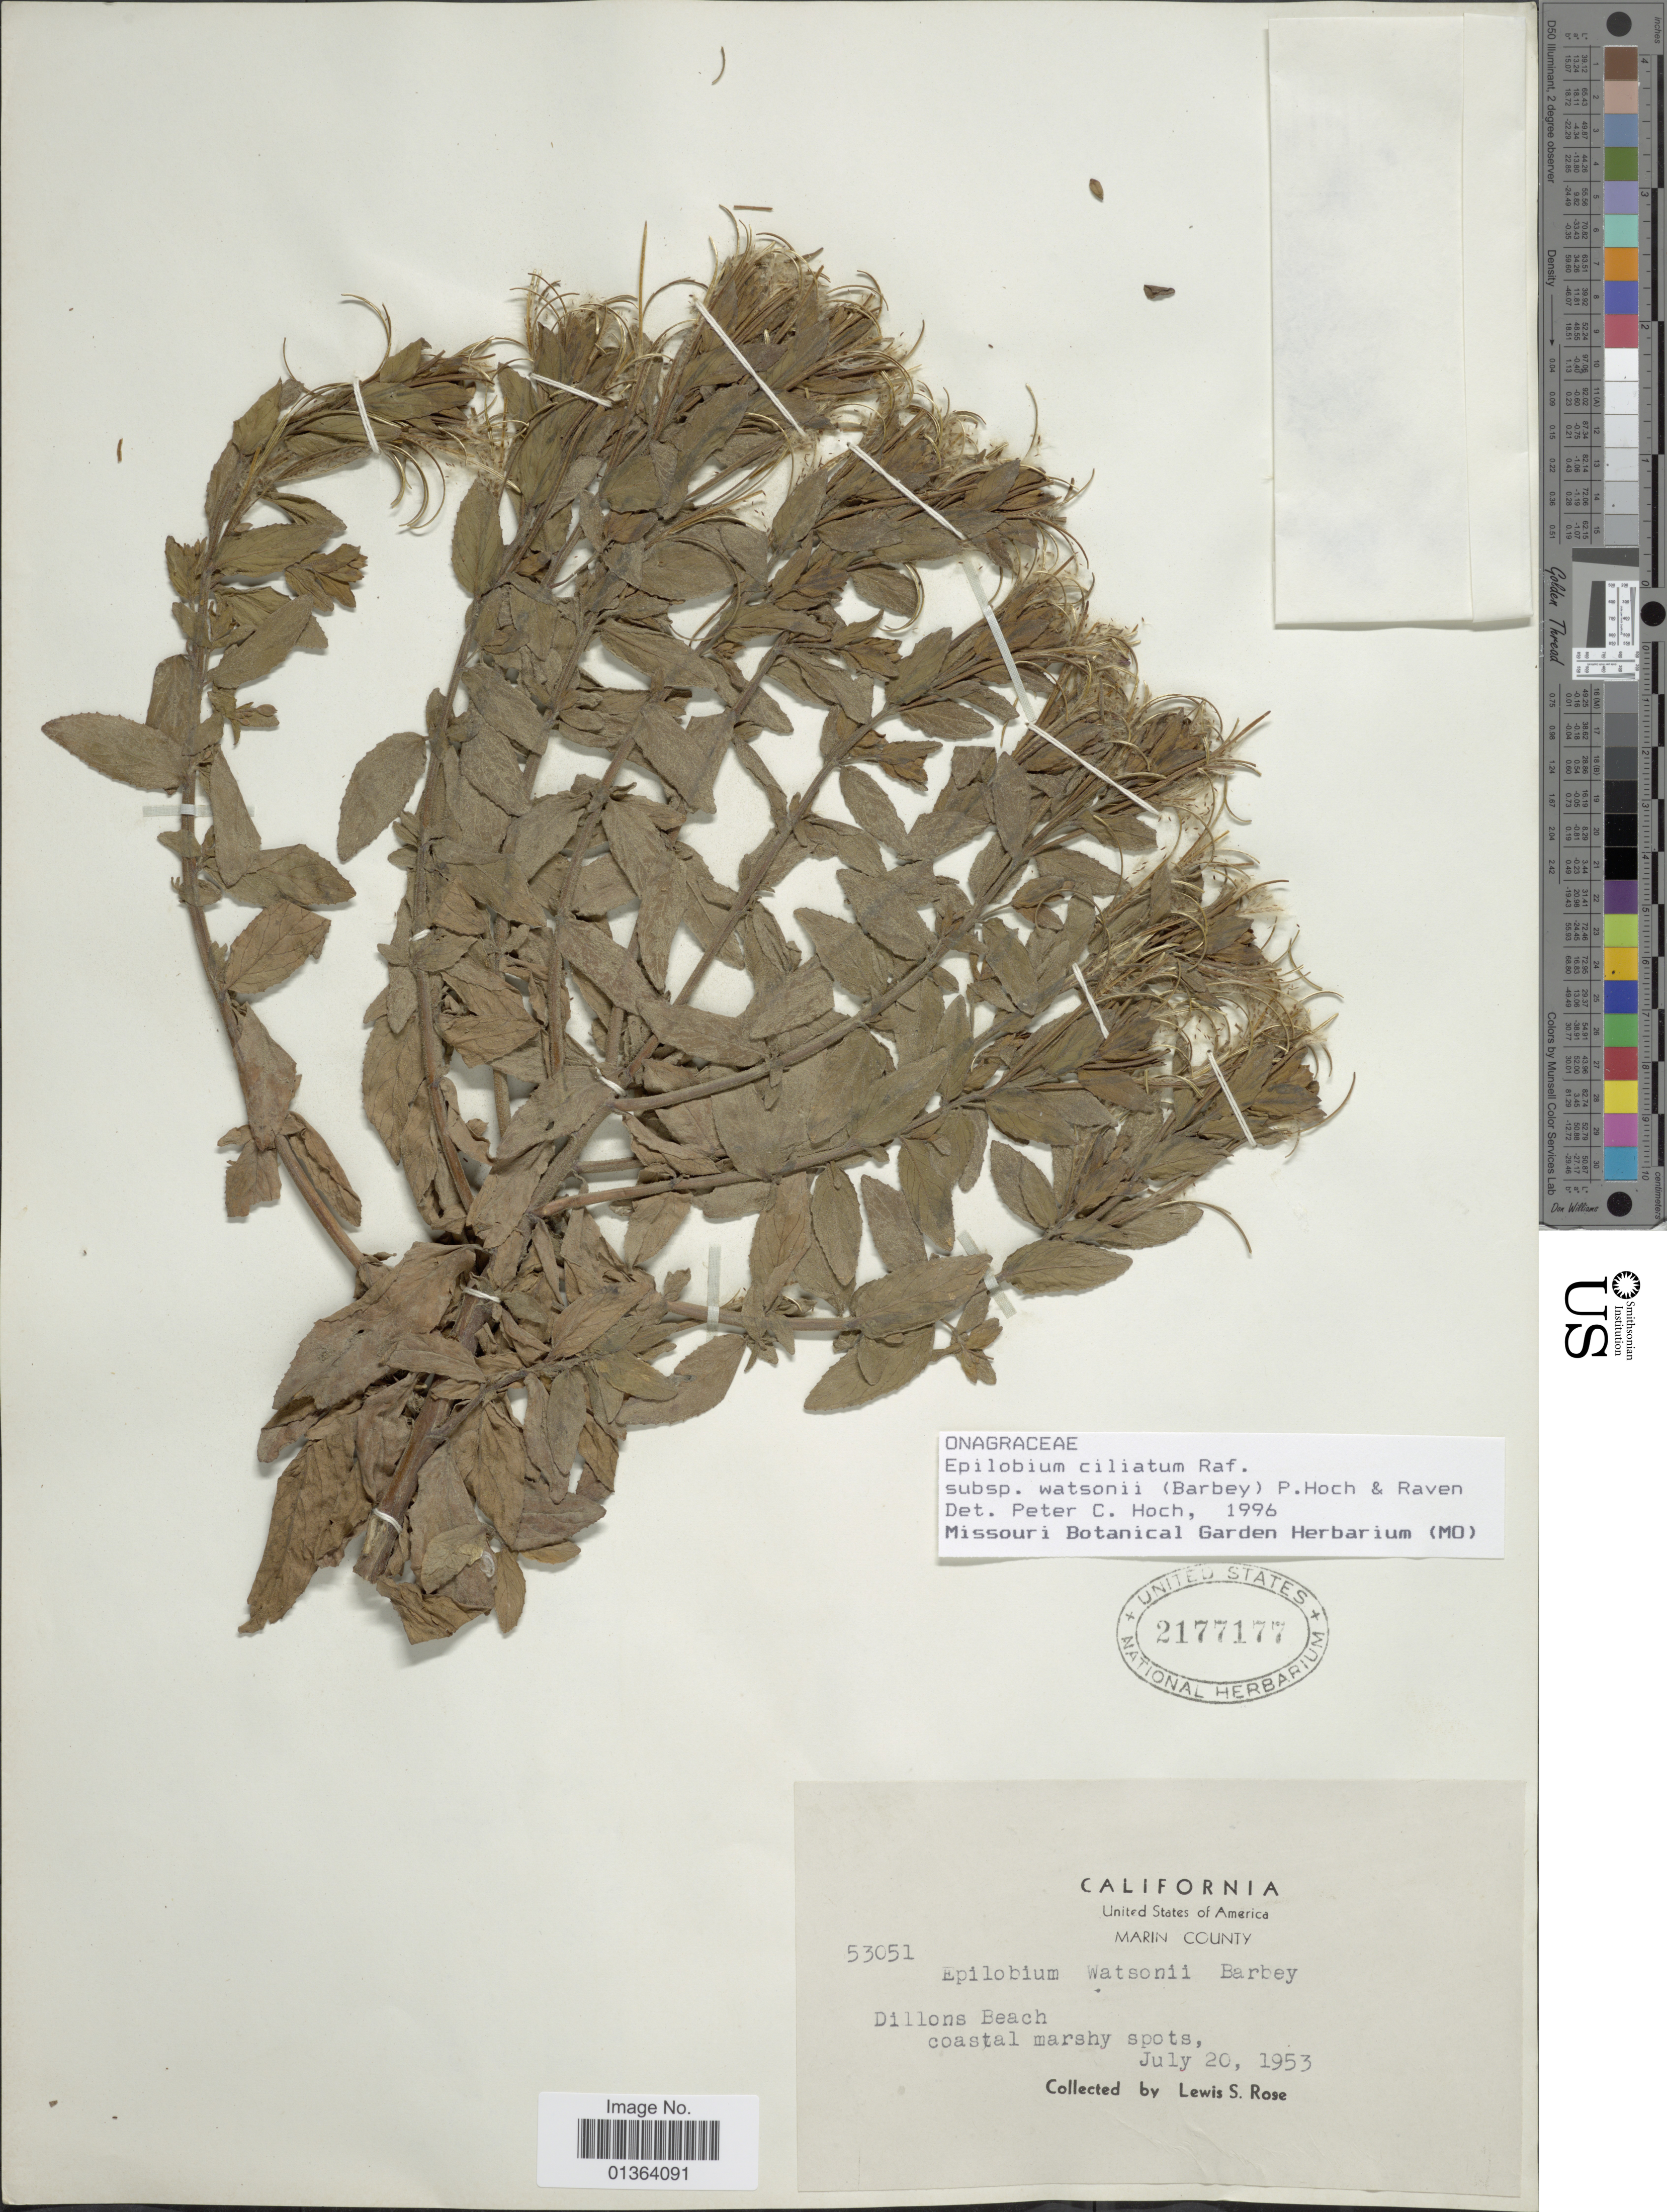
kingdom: Plantae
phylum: Tracheophyta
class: Magnoliopsida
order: Myrtales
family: Onagraceae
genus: Epilobium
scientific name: Epilobium ciliatum subsp. watsonii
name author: (Barbey) Hoch & P.H. Raven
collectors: L. S. Rose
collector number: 53051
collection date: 1953-07-20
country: United States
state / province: California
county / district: Marin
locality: Marin County. Dillons Beach.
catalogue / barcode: US 2177177